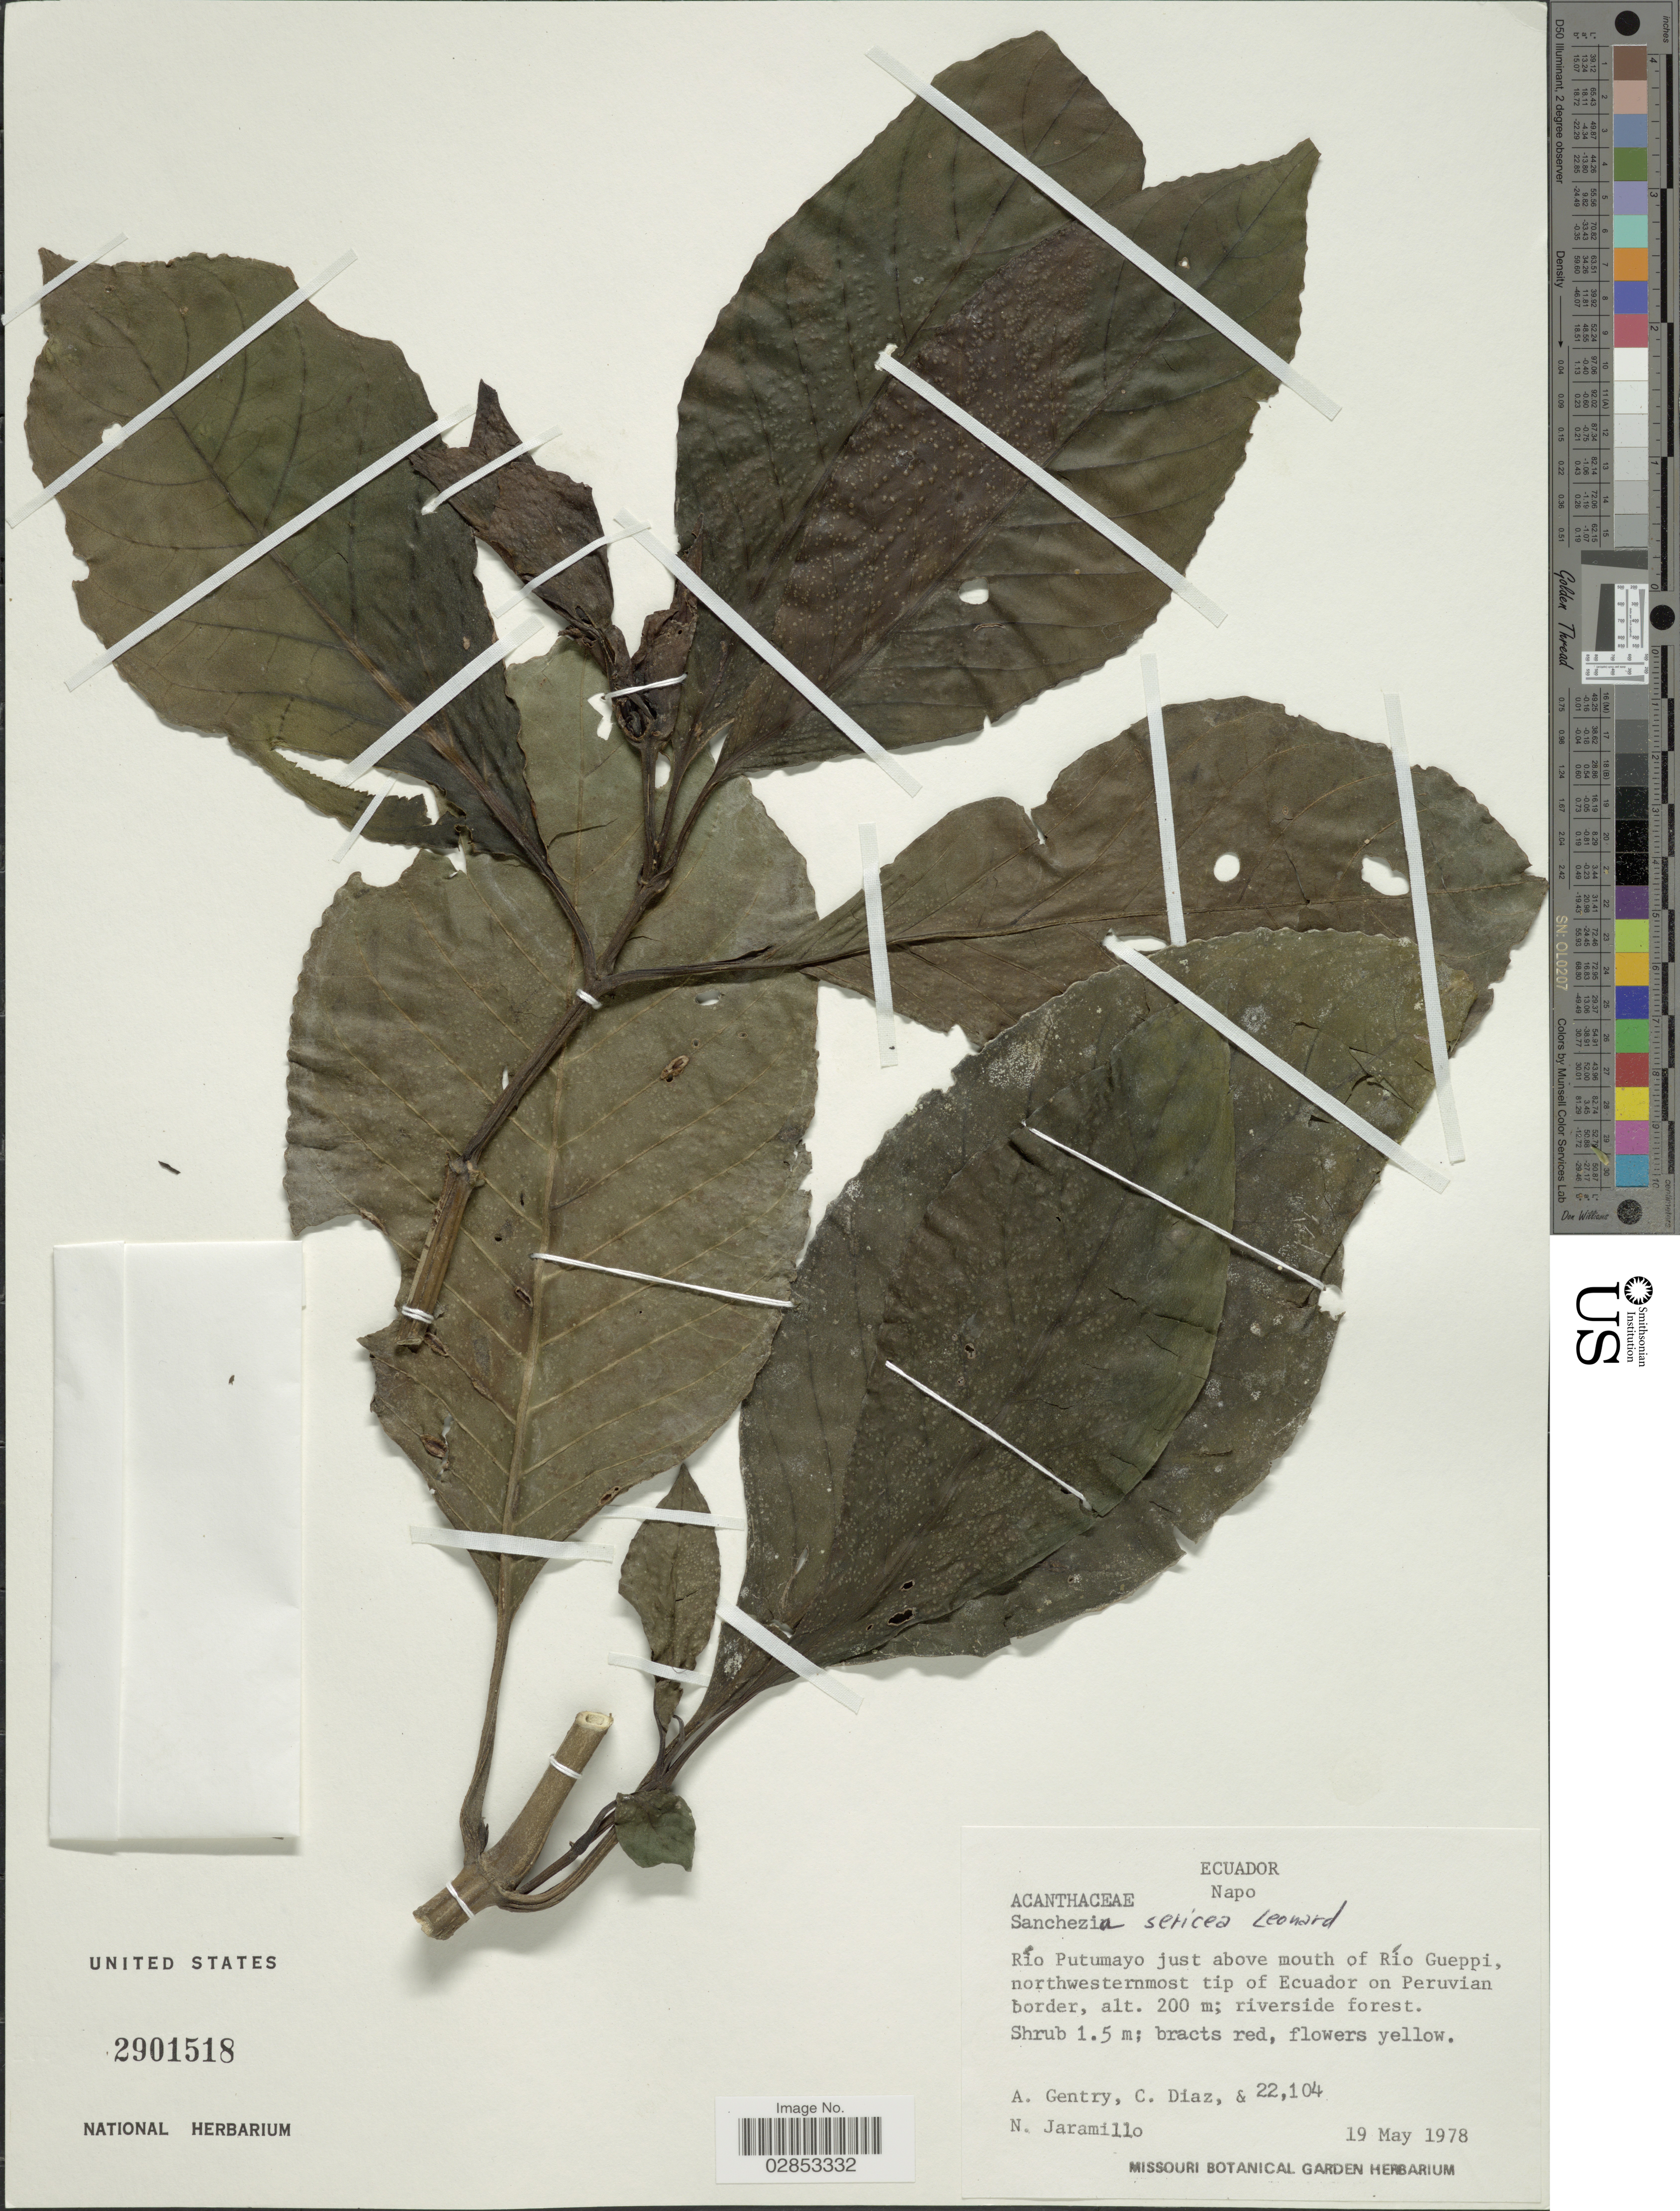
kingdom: Plantae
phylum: Tracheophyta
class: Magnoliopsida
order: Lamiales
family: Acanthaceae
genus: Sanchezia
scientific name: Sanchezia macrocnemis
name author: (Nees) Wassh.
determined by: Azevedo, Igor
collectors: A. H. Gentry, C. Díaz & N. Jaramillo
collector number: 22104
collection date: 1978-05-19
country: Ecuador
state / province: Napo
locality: Río Putumayo just above mouth of Río Gueppi, northwesternmost tip of Ecuador on Peruvian border.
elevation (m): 200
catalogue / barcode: US 2901518